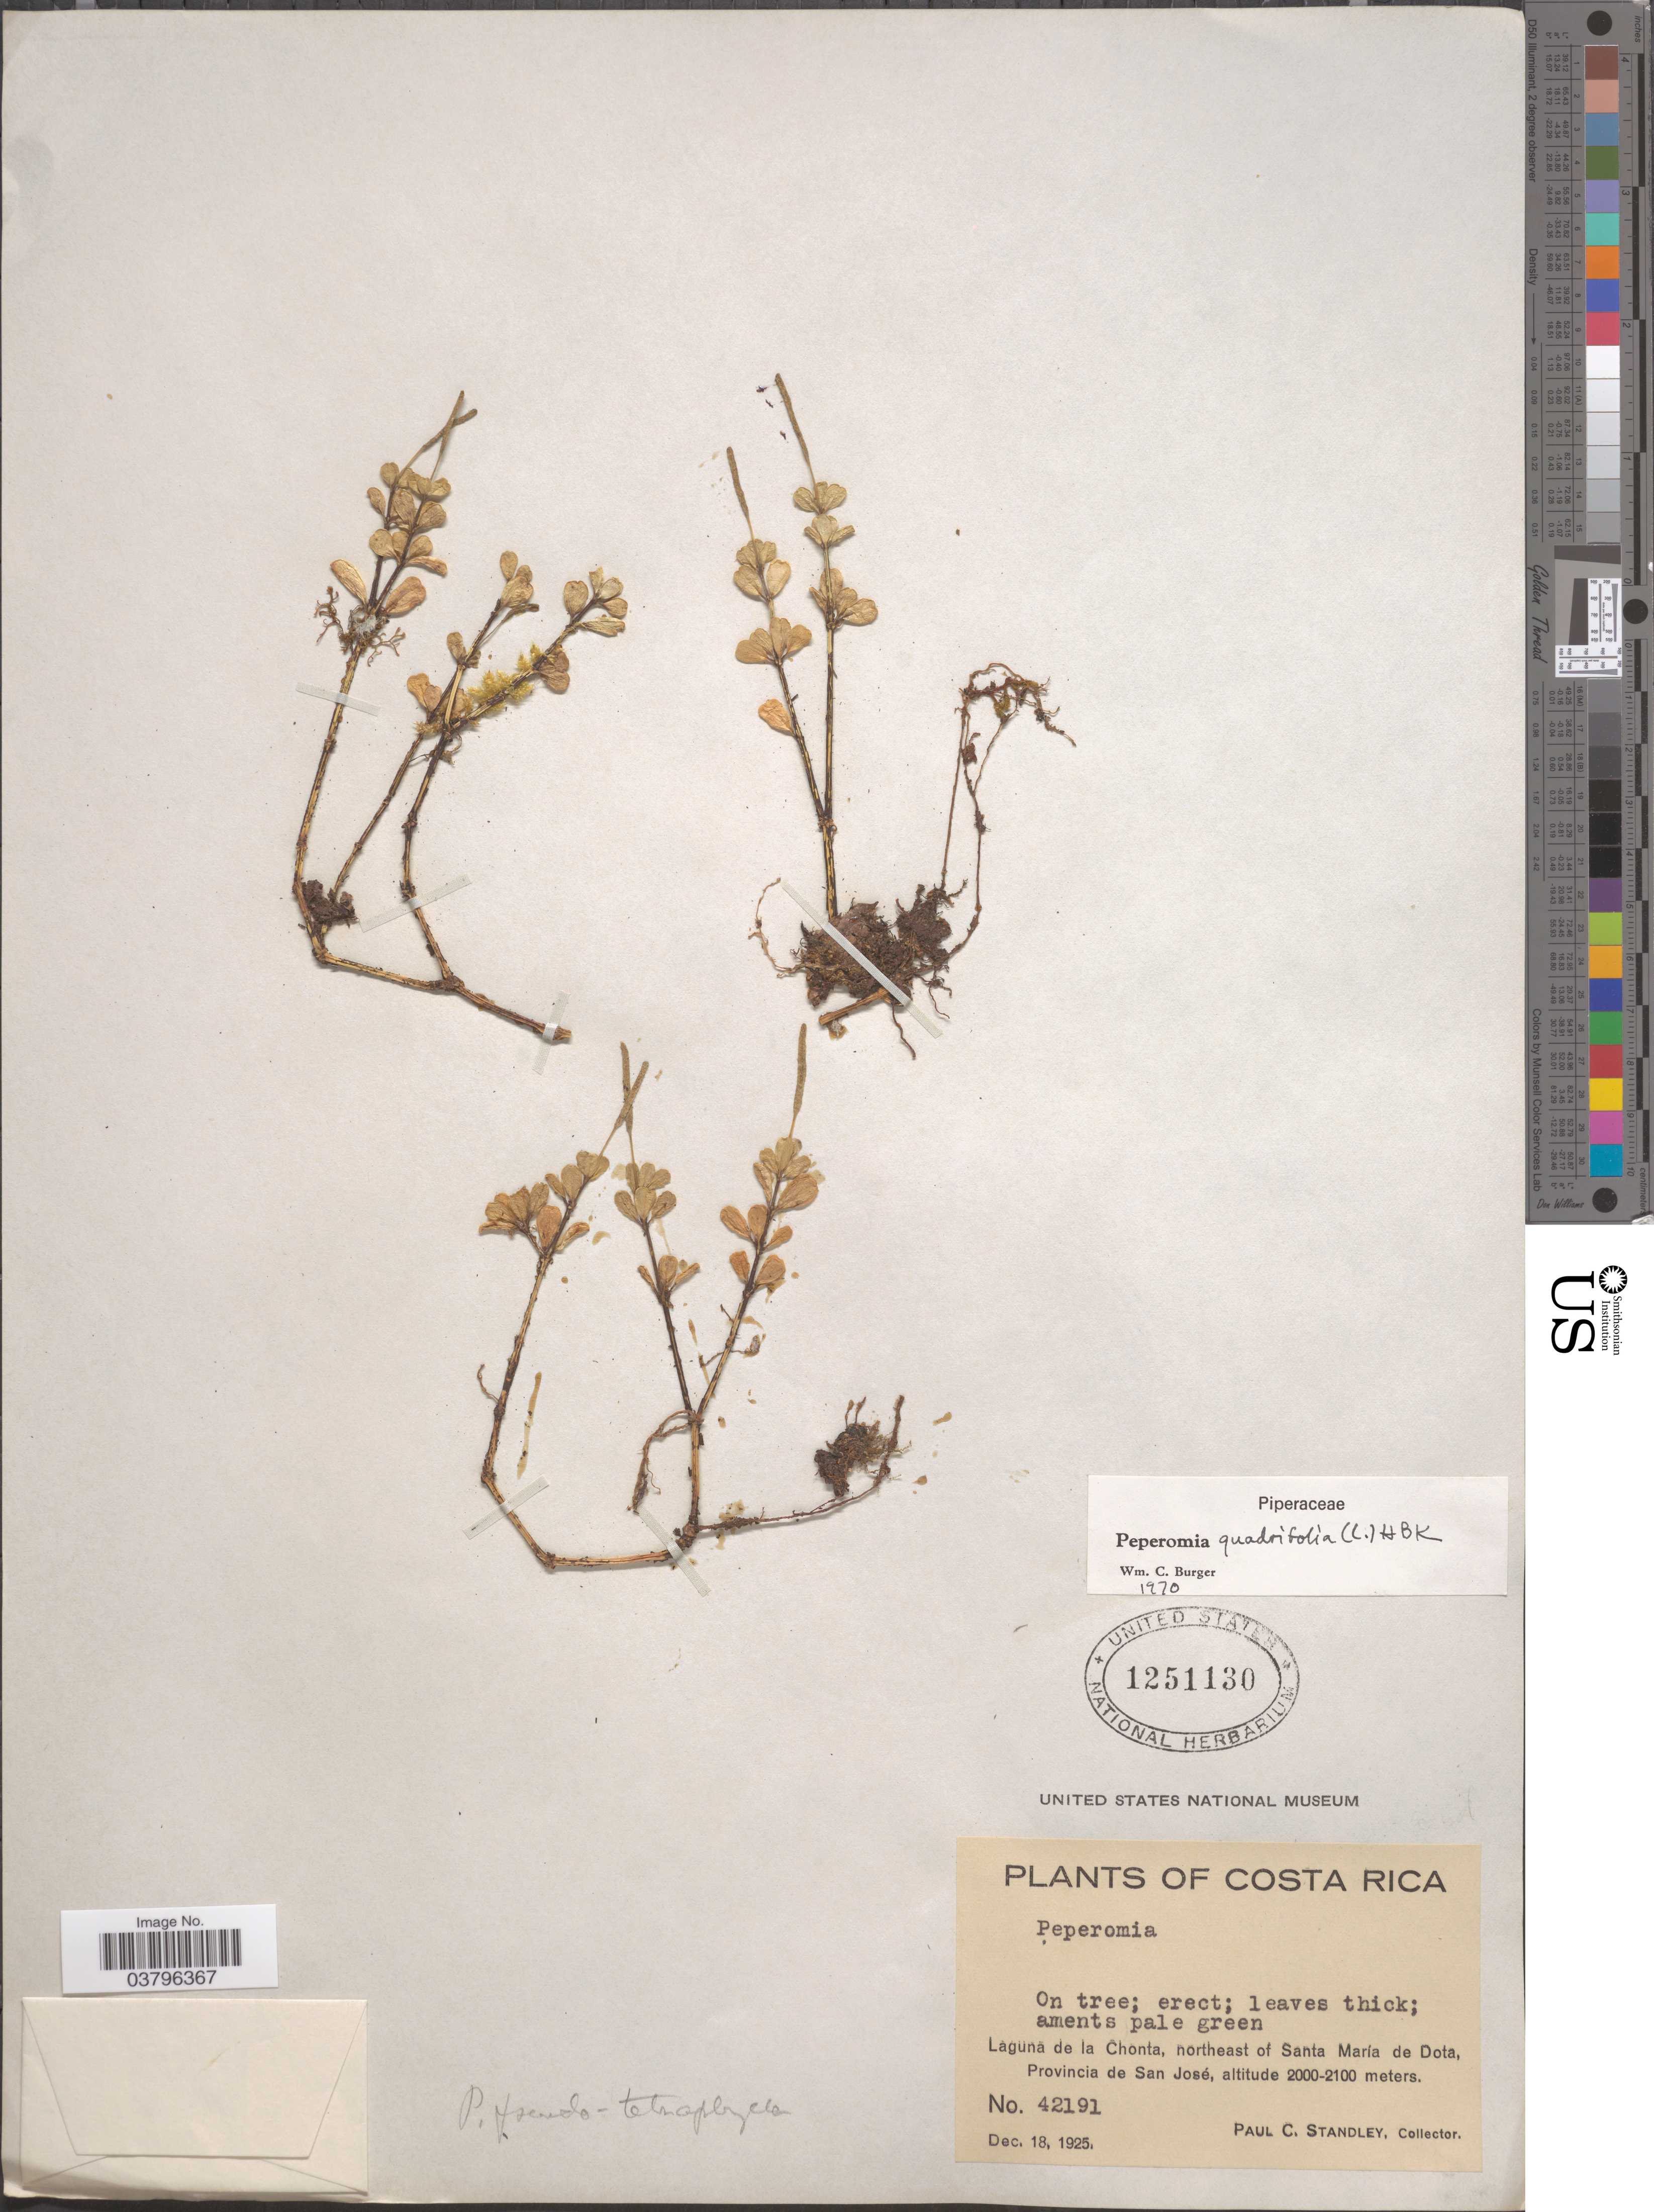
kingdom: Plantae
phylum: Tracheophyta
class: Magnoliopsida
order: Piperales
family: Piperaceae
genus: Peperomia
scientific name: Peperomia quadrifolia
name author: (L.) Kunth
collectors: P. C. Standley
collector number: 42191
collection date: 1925-12-18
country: Costa Rica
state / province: San José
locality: Laguna de la Chonta, northeast of Santa María de Dota.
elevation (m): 2000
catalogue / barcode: US 1251130